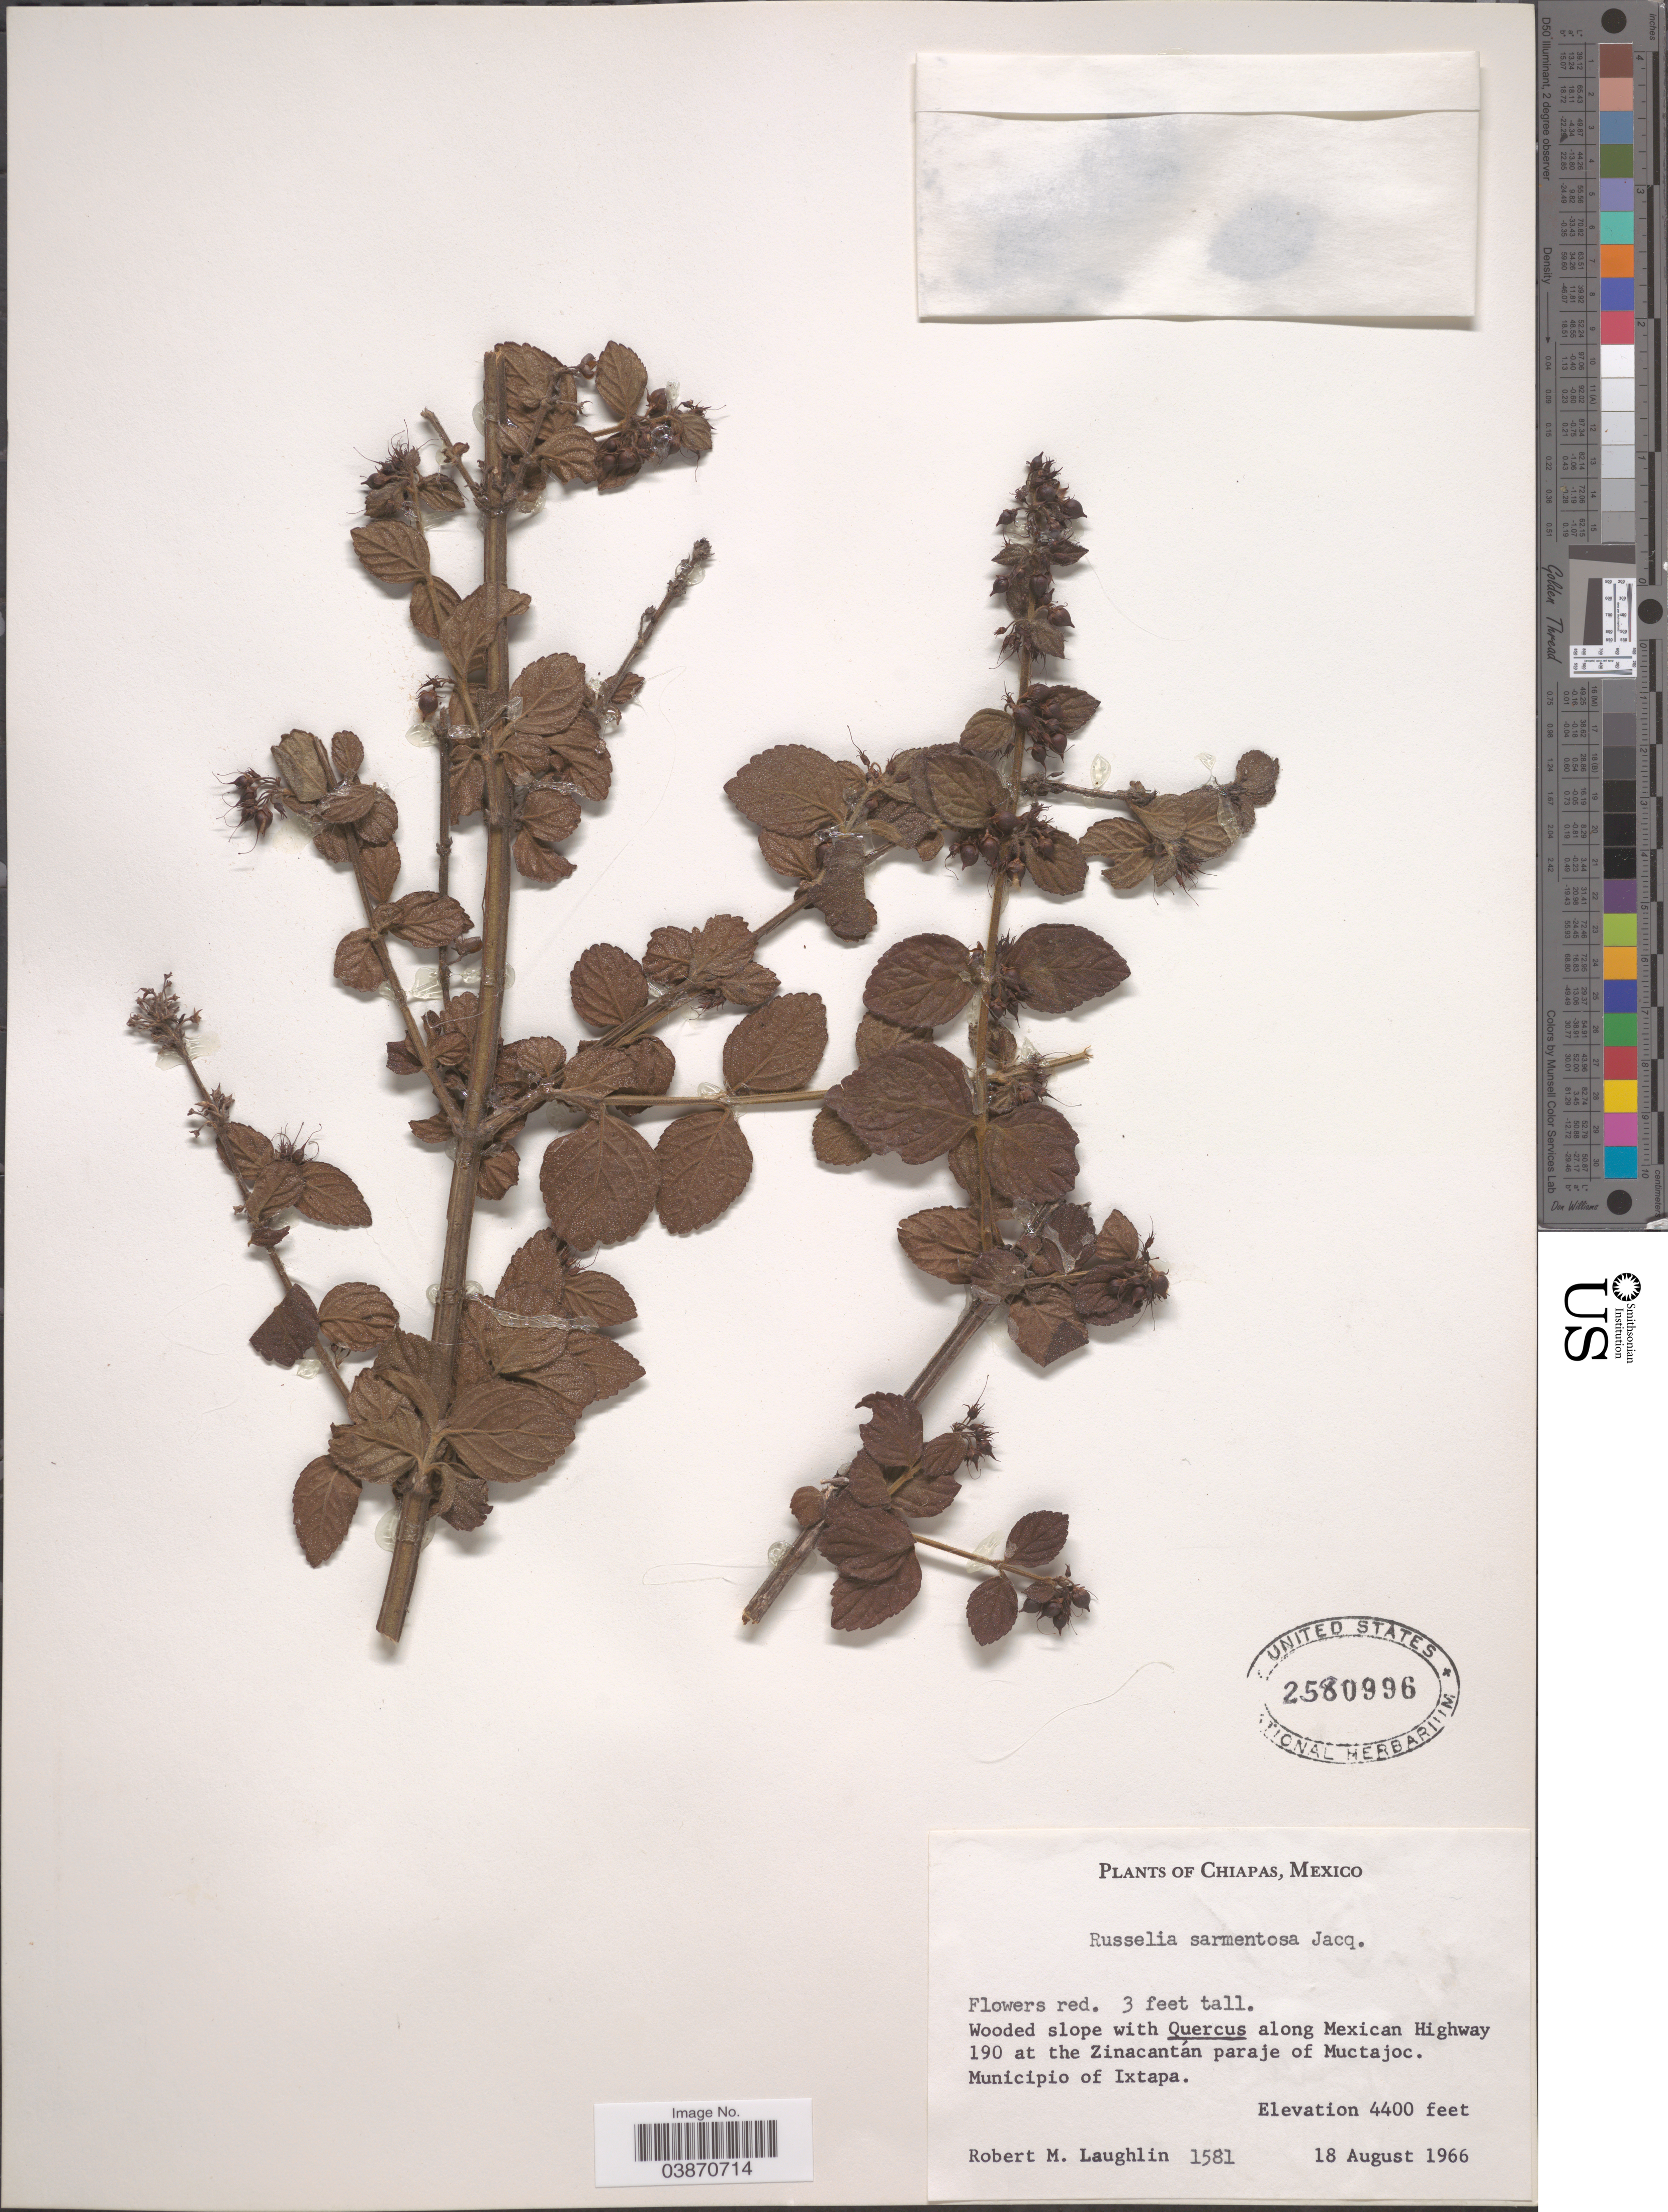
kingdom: Plantae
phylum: Tracheophyta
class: Magnoliopsida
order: Lamiales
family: Plantaginaceae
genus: Russelia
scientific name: Russelia sarmentosa f. pubescens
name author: Carlson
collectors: R. M. Laughlin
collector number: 1581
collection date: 1966-08-18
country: Mexico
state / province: Chiapas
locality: Along Mexican Highway 190 at the Zinacantán paraje of Muctajoc. Municipio of Ixtapa.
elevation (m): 1341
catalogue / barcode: US 2580996